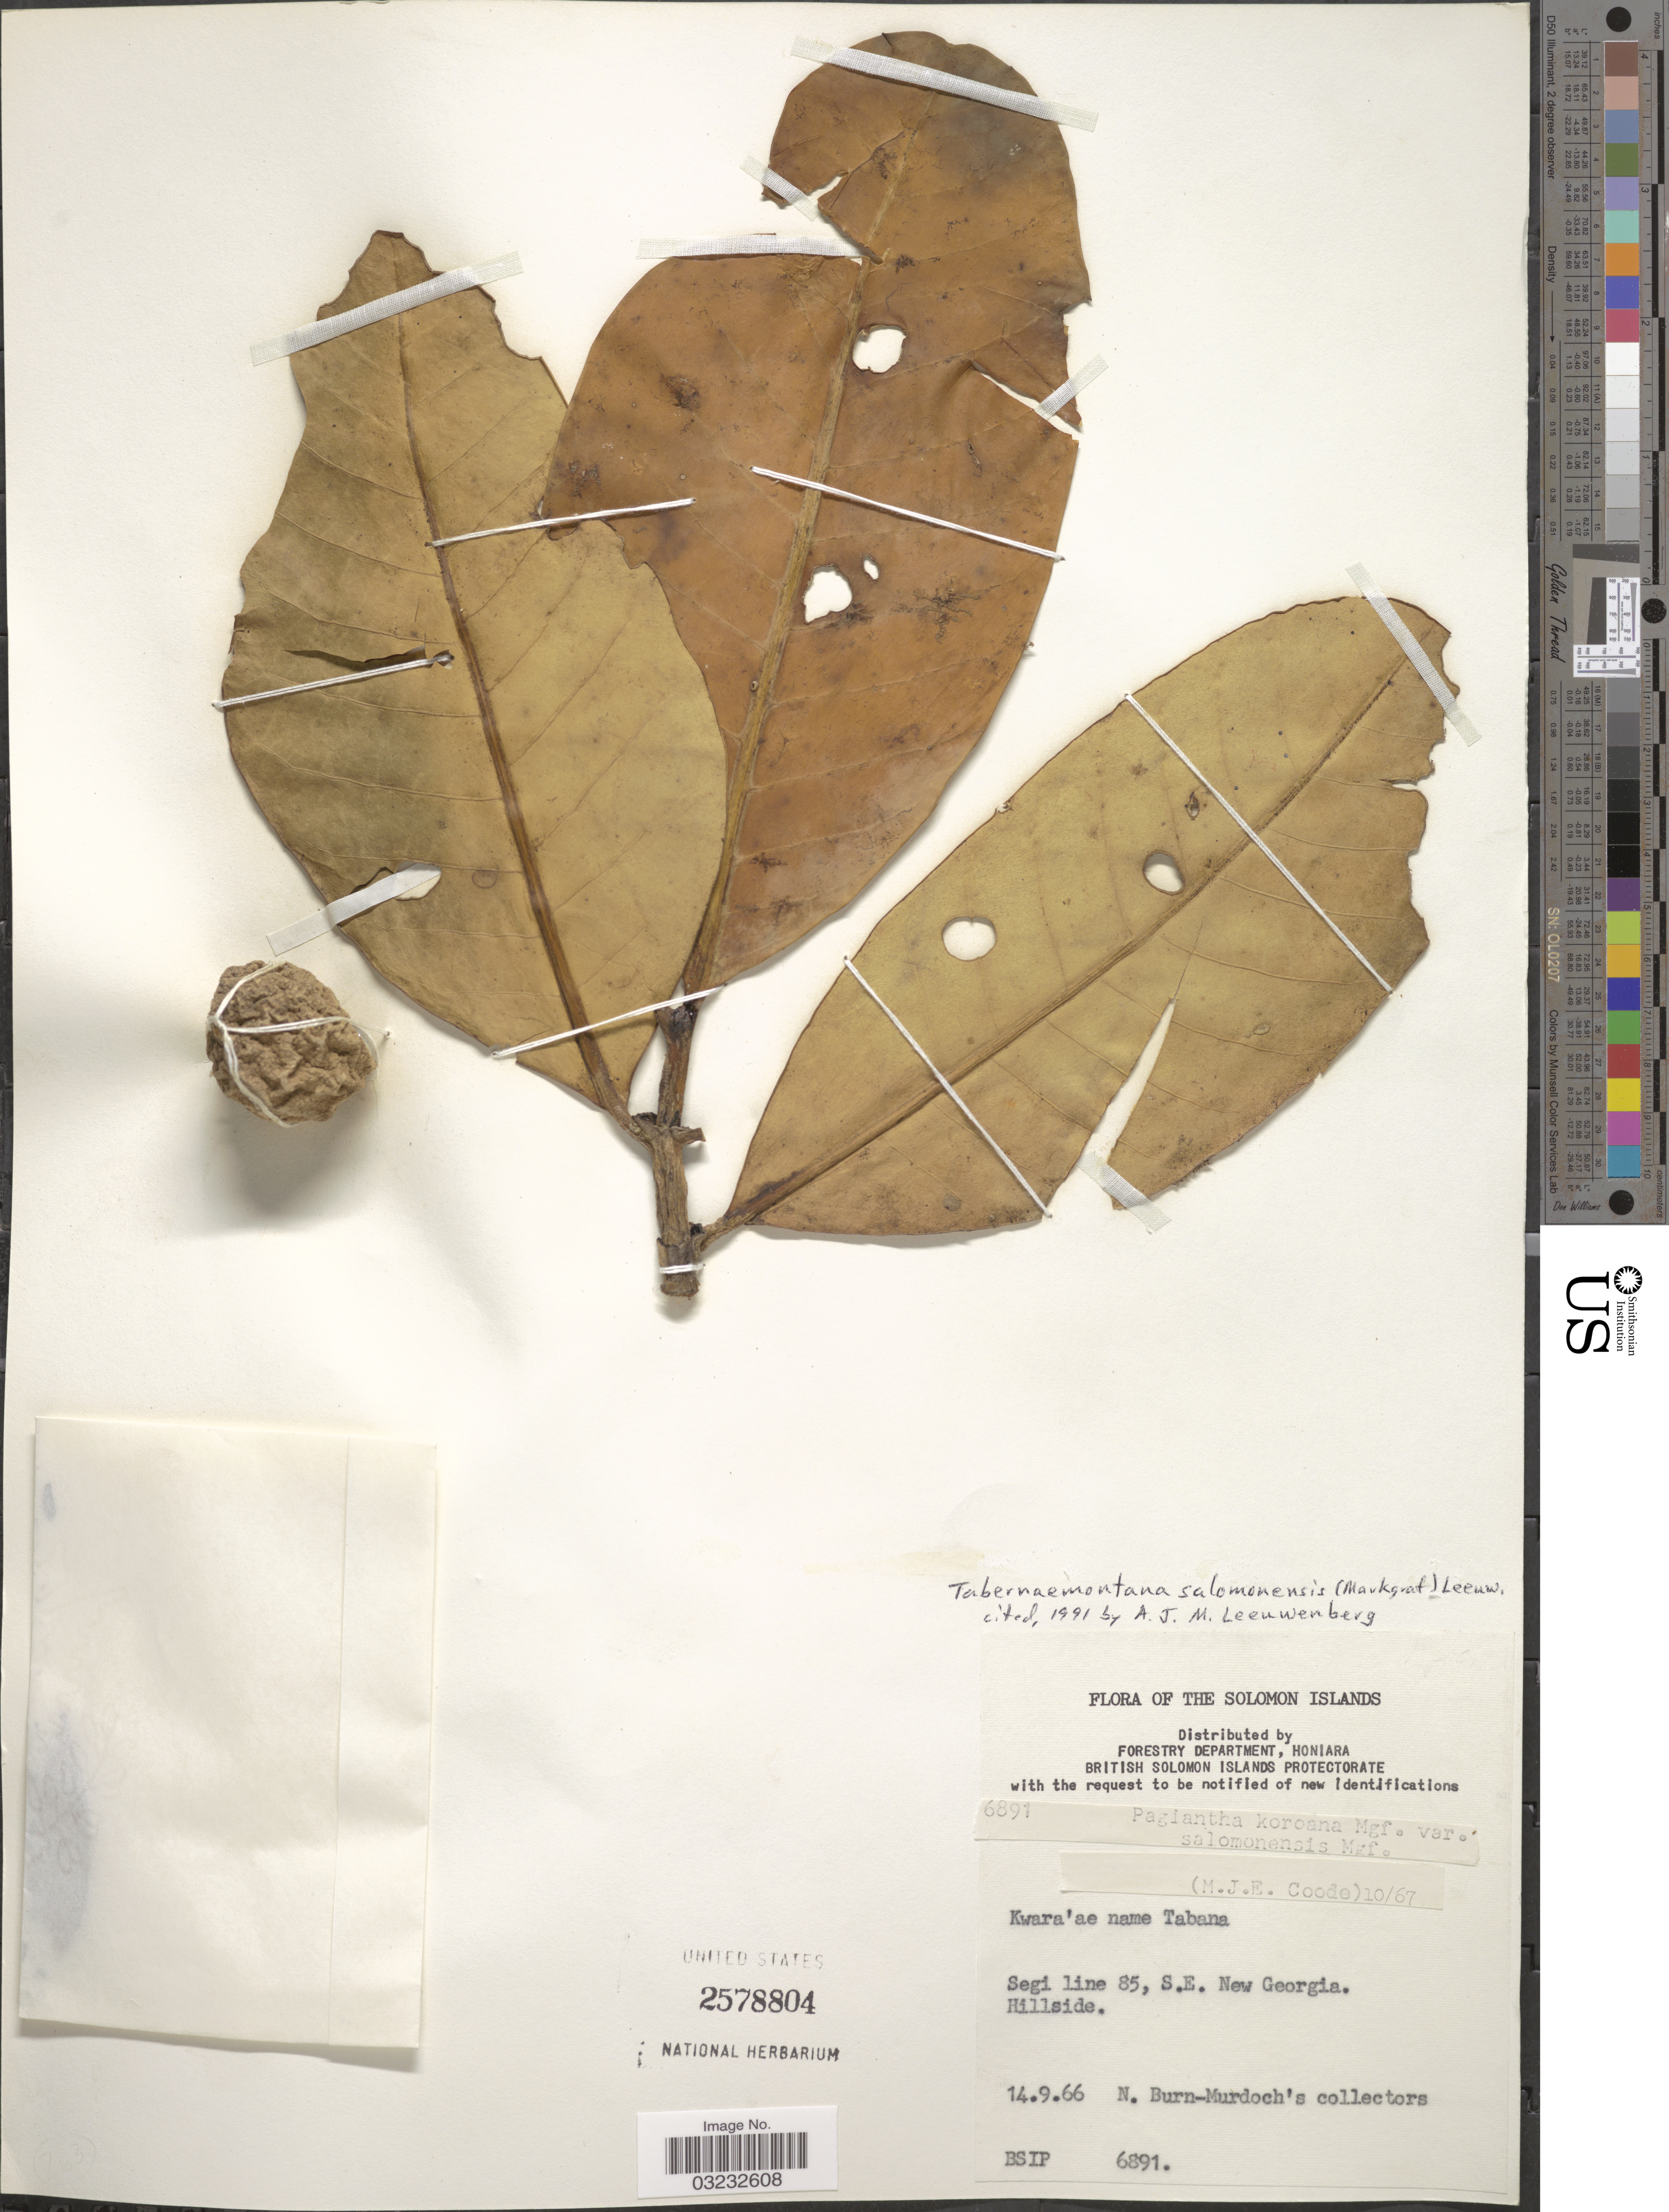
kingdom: Plantae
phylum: Tracheophyta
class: Magnoliopsida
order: Gentianales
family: Apocynaceae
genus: Tabernaemontana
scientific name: Tabernaemontana salomonensis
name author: (Markgr.) Leeuwenb.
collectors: N. Burn-Murdoch's collectors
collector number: BSIP6891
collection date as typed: Transcribed d/m/y: 14/9/66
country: Solomon Islands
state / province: Solomon Islands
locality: Segi line 85, S.E. New Georgia. Hillside.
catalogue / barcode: US 2578804